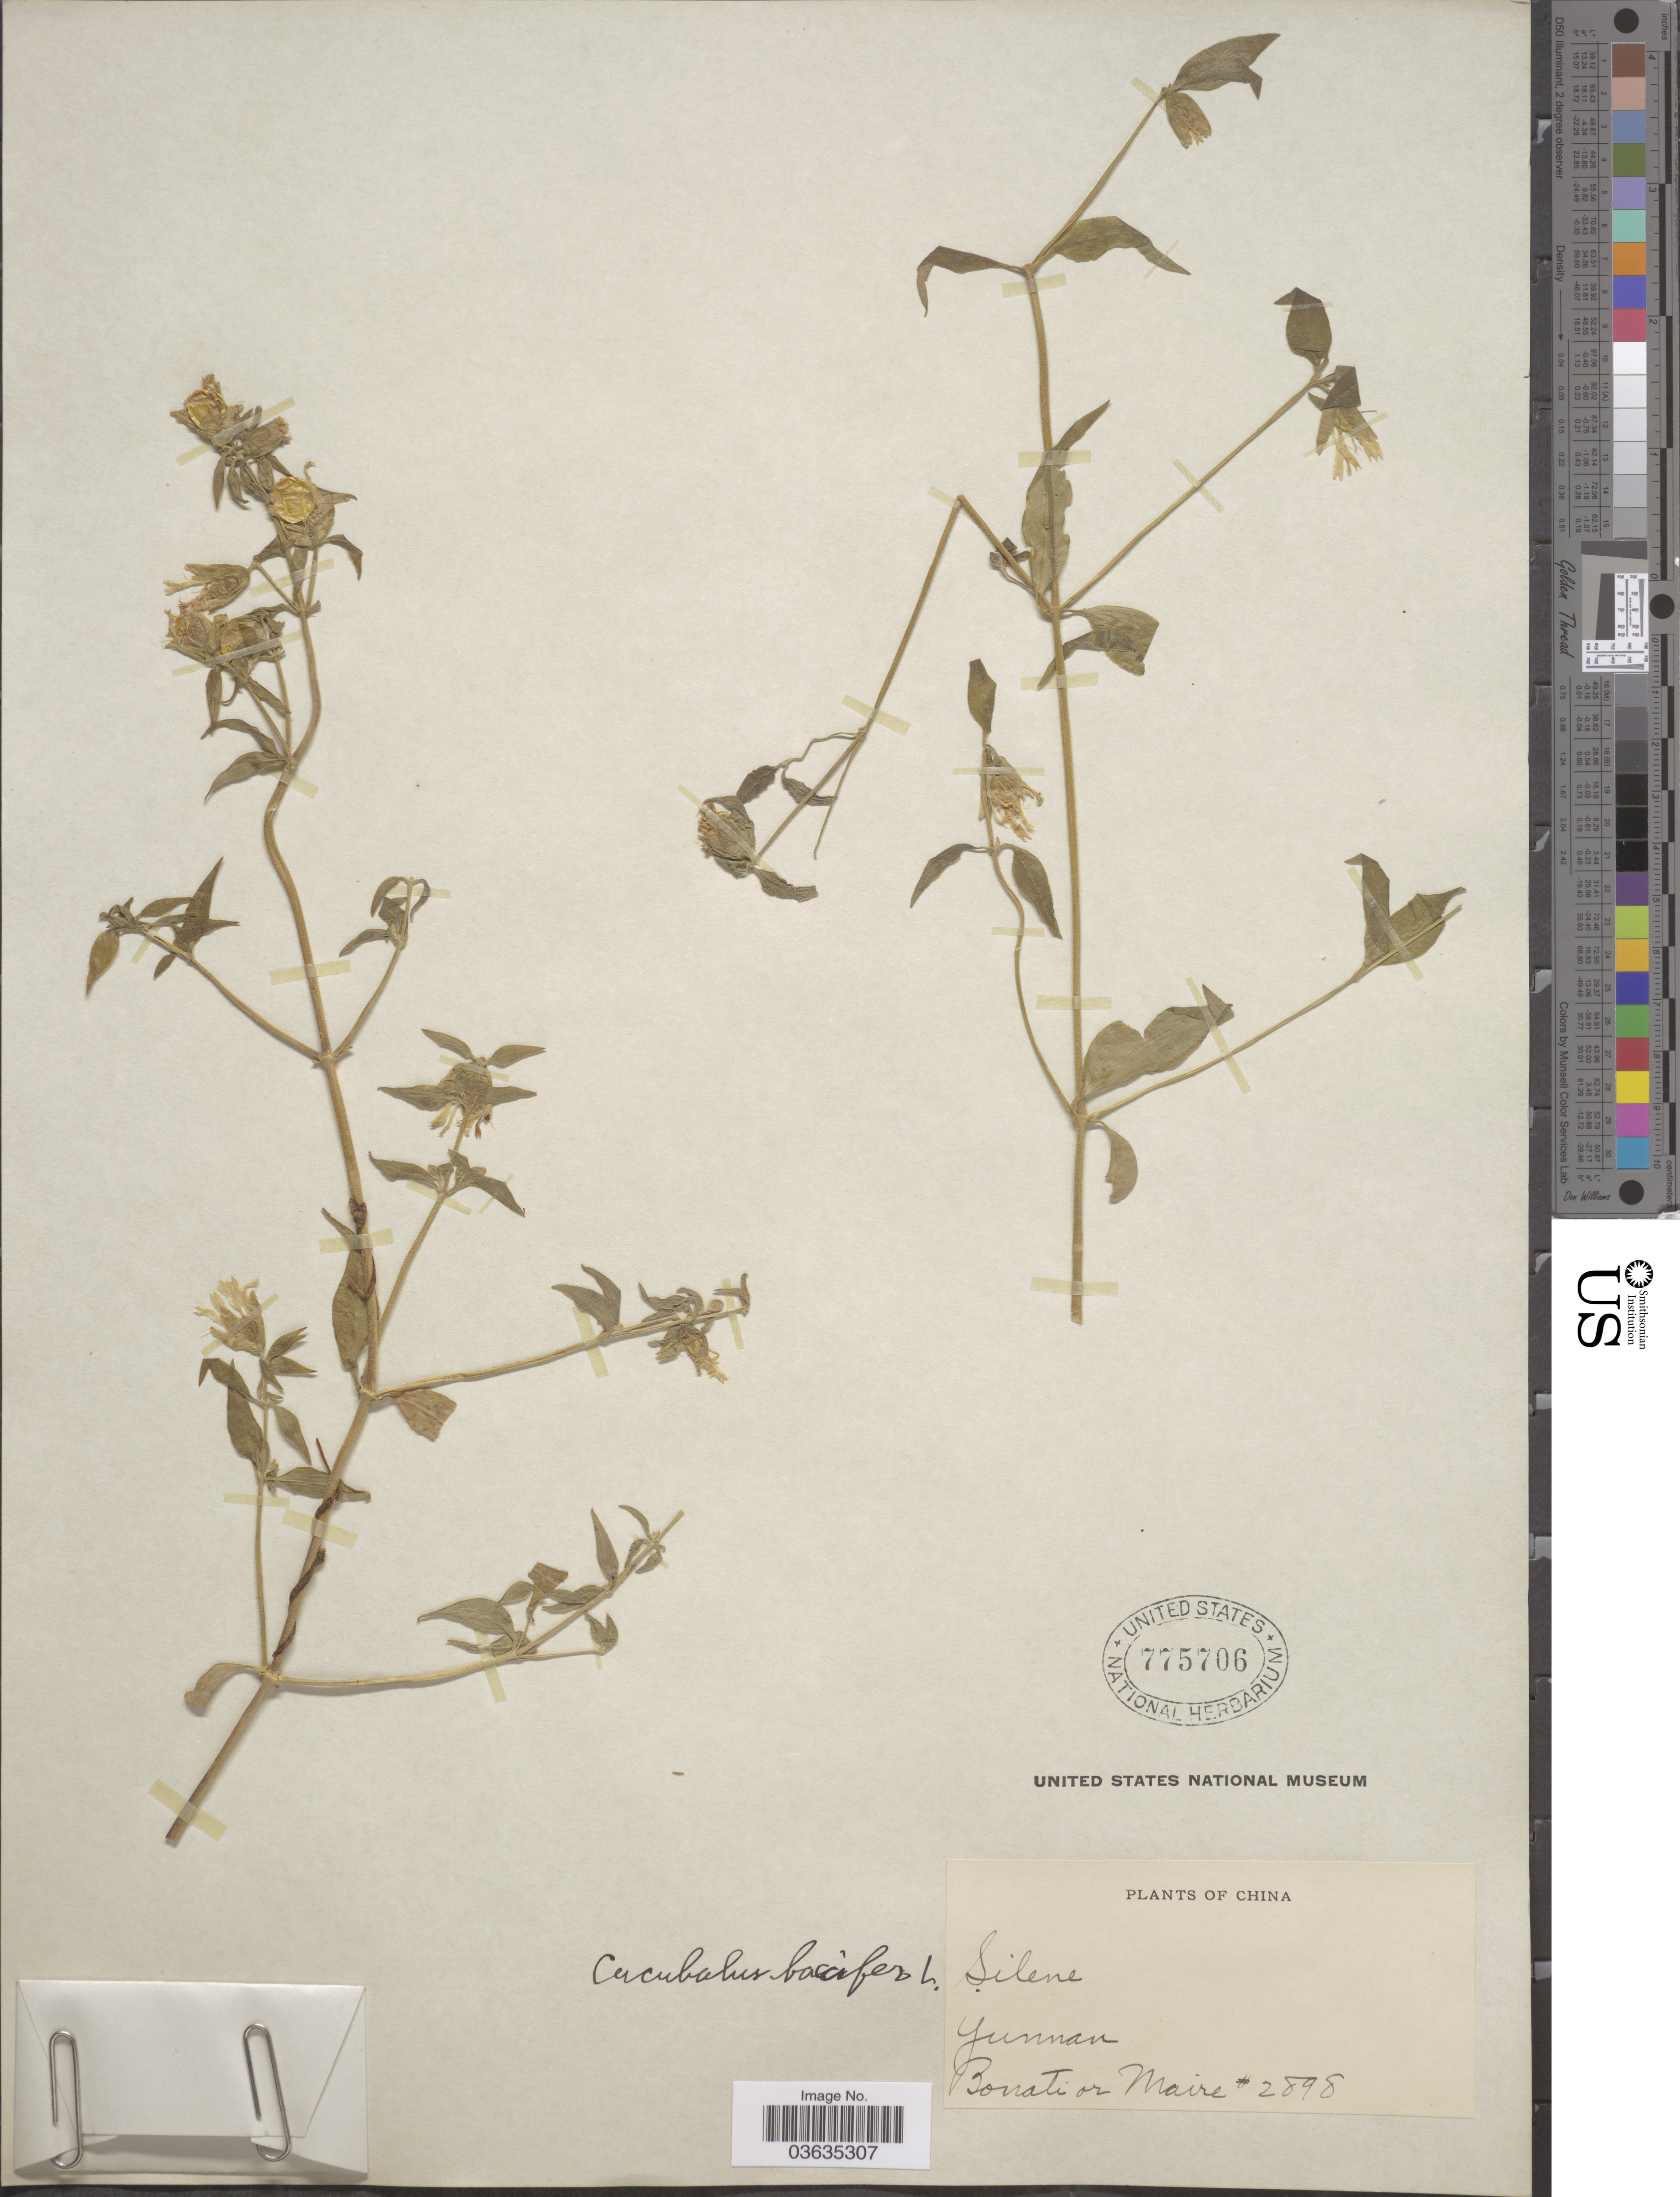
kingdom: Plantae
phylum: Tracheophyta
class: Magnoliopsida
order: Caryophyllales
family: Caryophyllaceae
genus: Silene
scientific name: Silene baccifera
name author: (L.) Durande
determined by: U.S. National Herbarium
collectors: -. Bonati & Maire, --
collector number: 2898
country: China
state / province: Yunnan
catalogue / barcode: US 775706